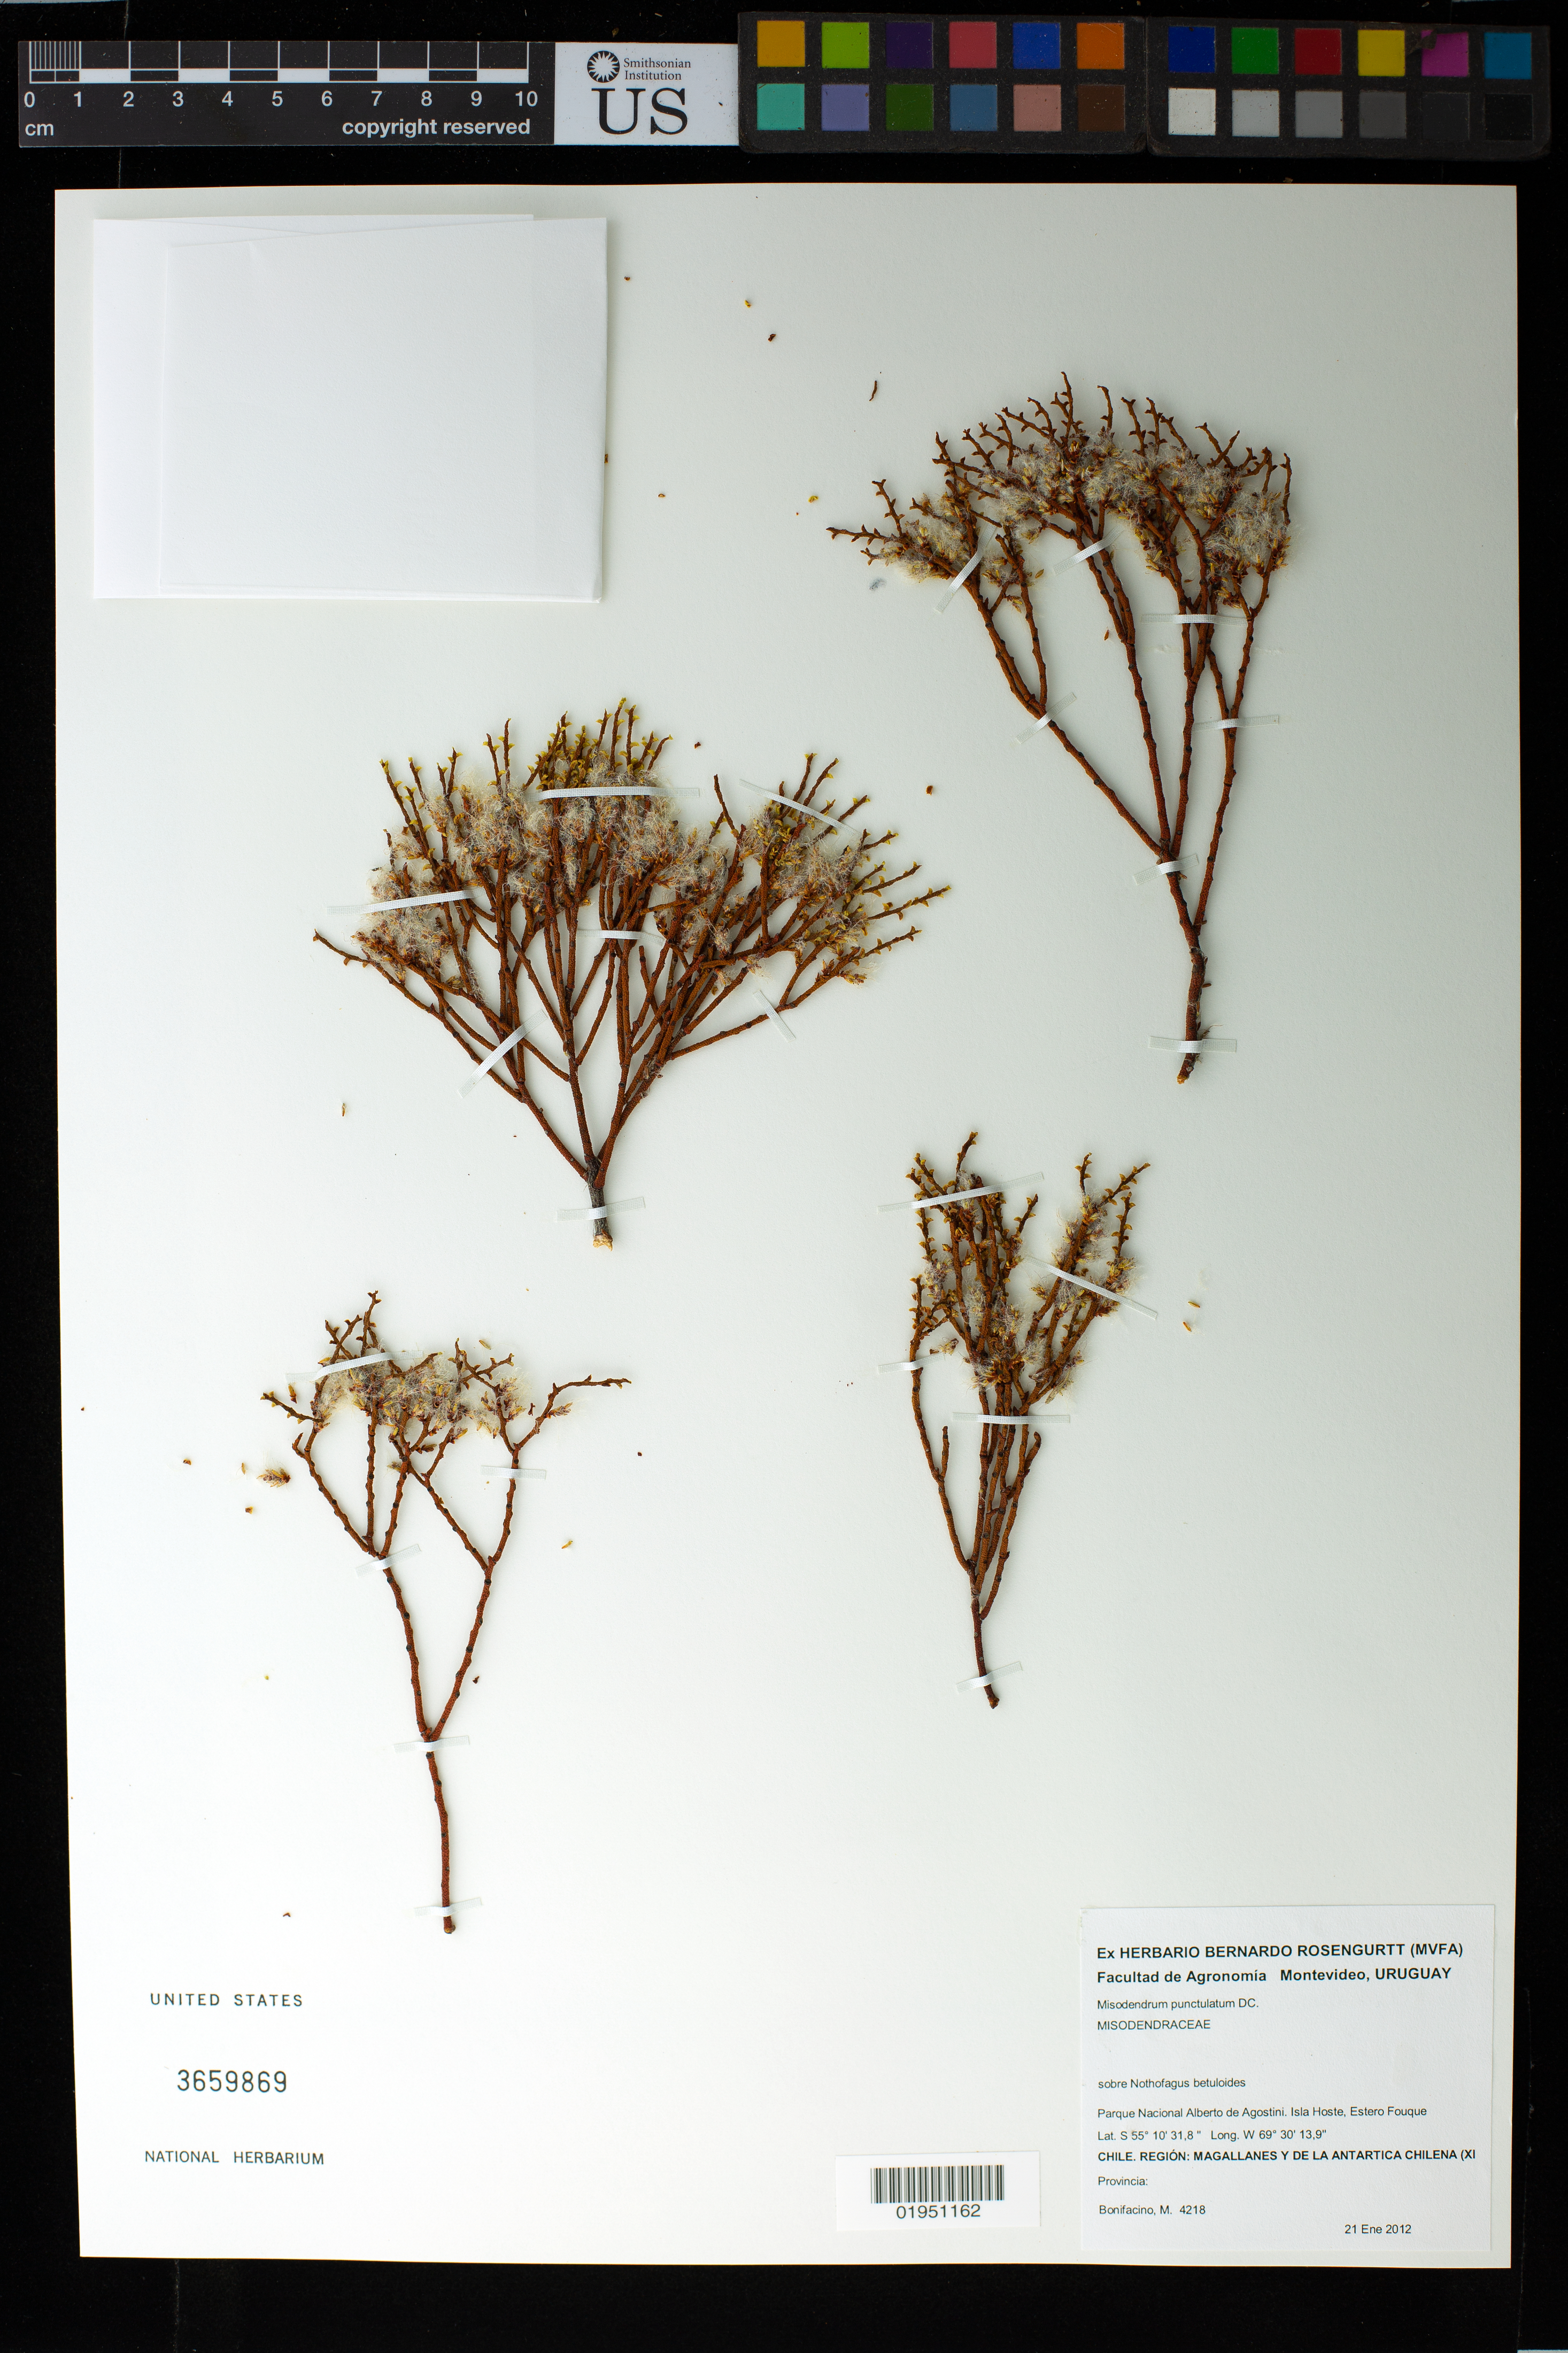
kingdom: Plantae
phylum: Tracheophyta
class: Magnoliopsida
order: Santalales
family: Misodendraceae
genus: Misodendrum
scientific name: Misodendrum punctulatum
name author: Sol. ex DC.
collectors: M. Bonifacino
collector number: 4218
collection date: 2012-01-21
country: Chile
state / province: Magallanes y de la Antártica Chilena (XII)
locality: Parque Nacional Alberto de Agostini, Isla Hoeste, Estero Fouque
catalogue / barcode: US 3659869